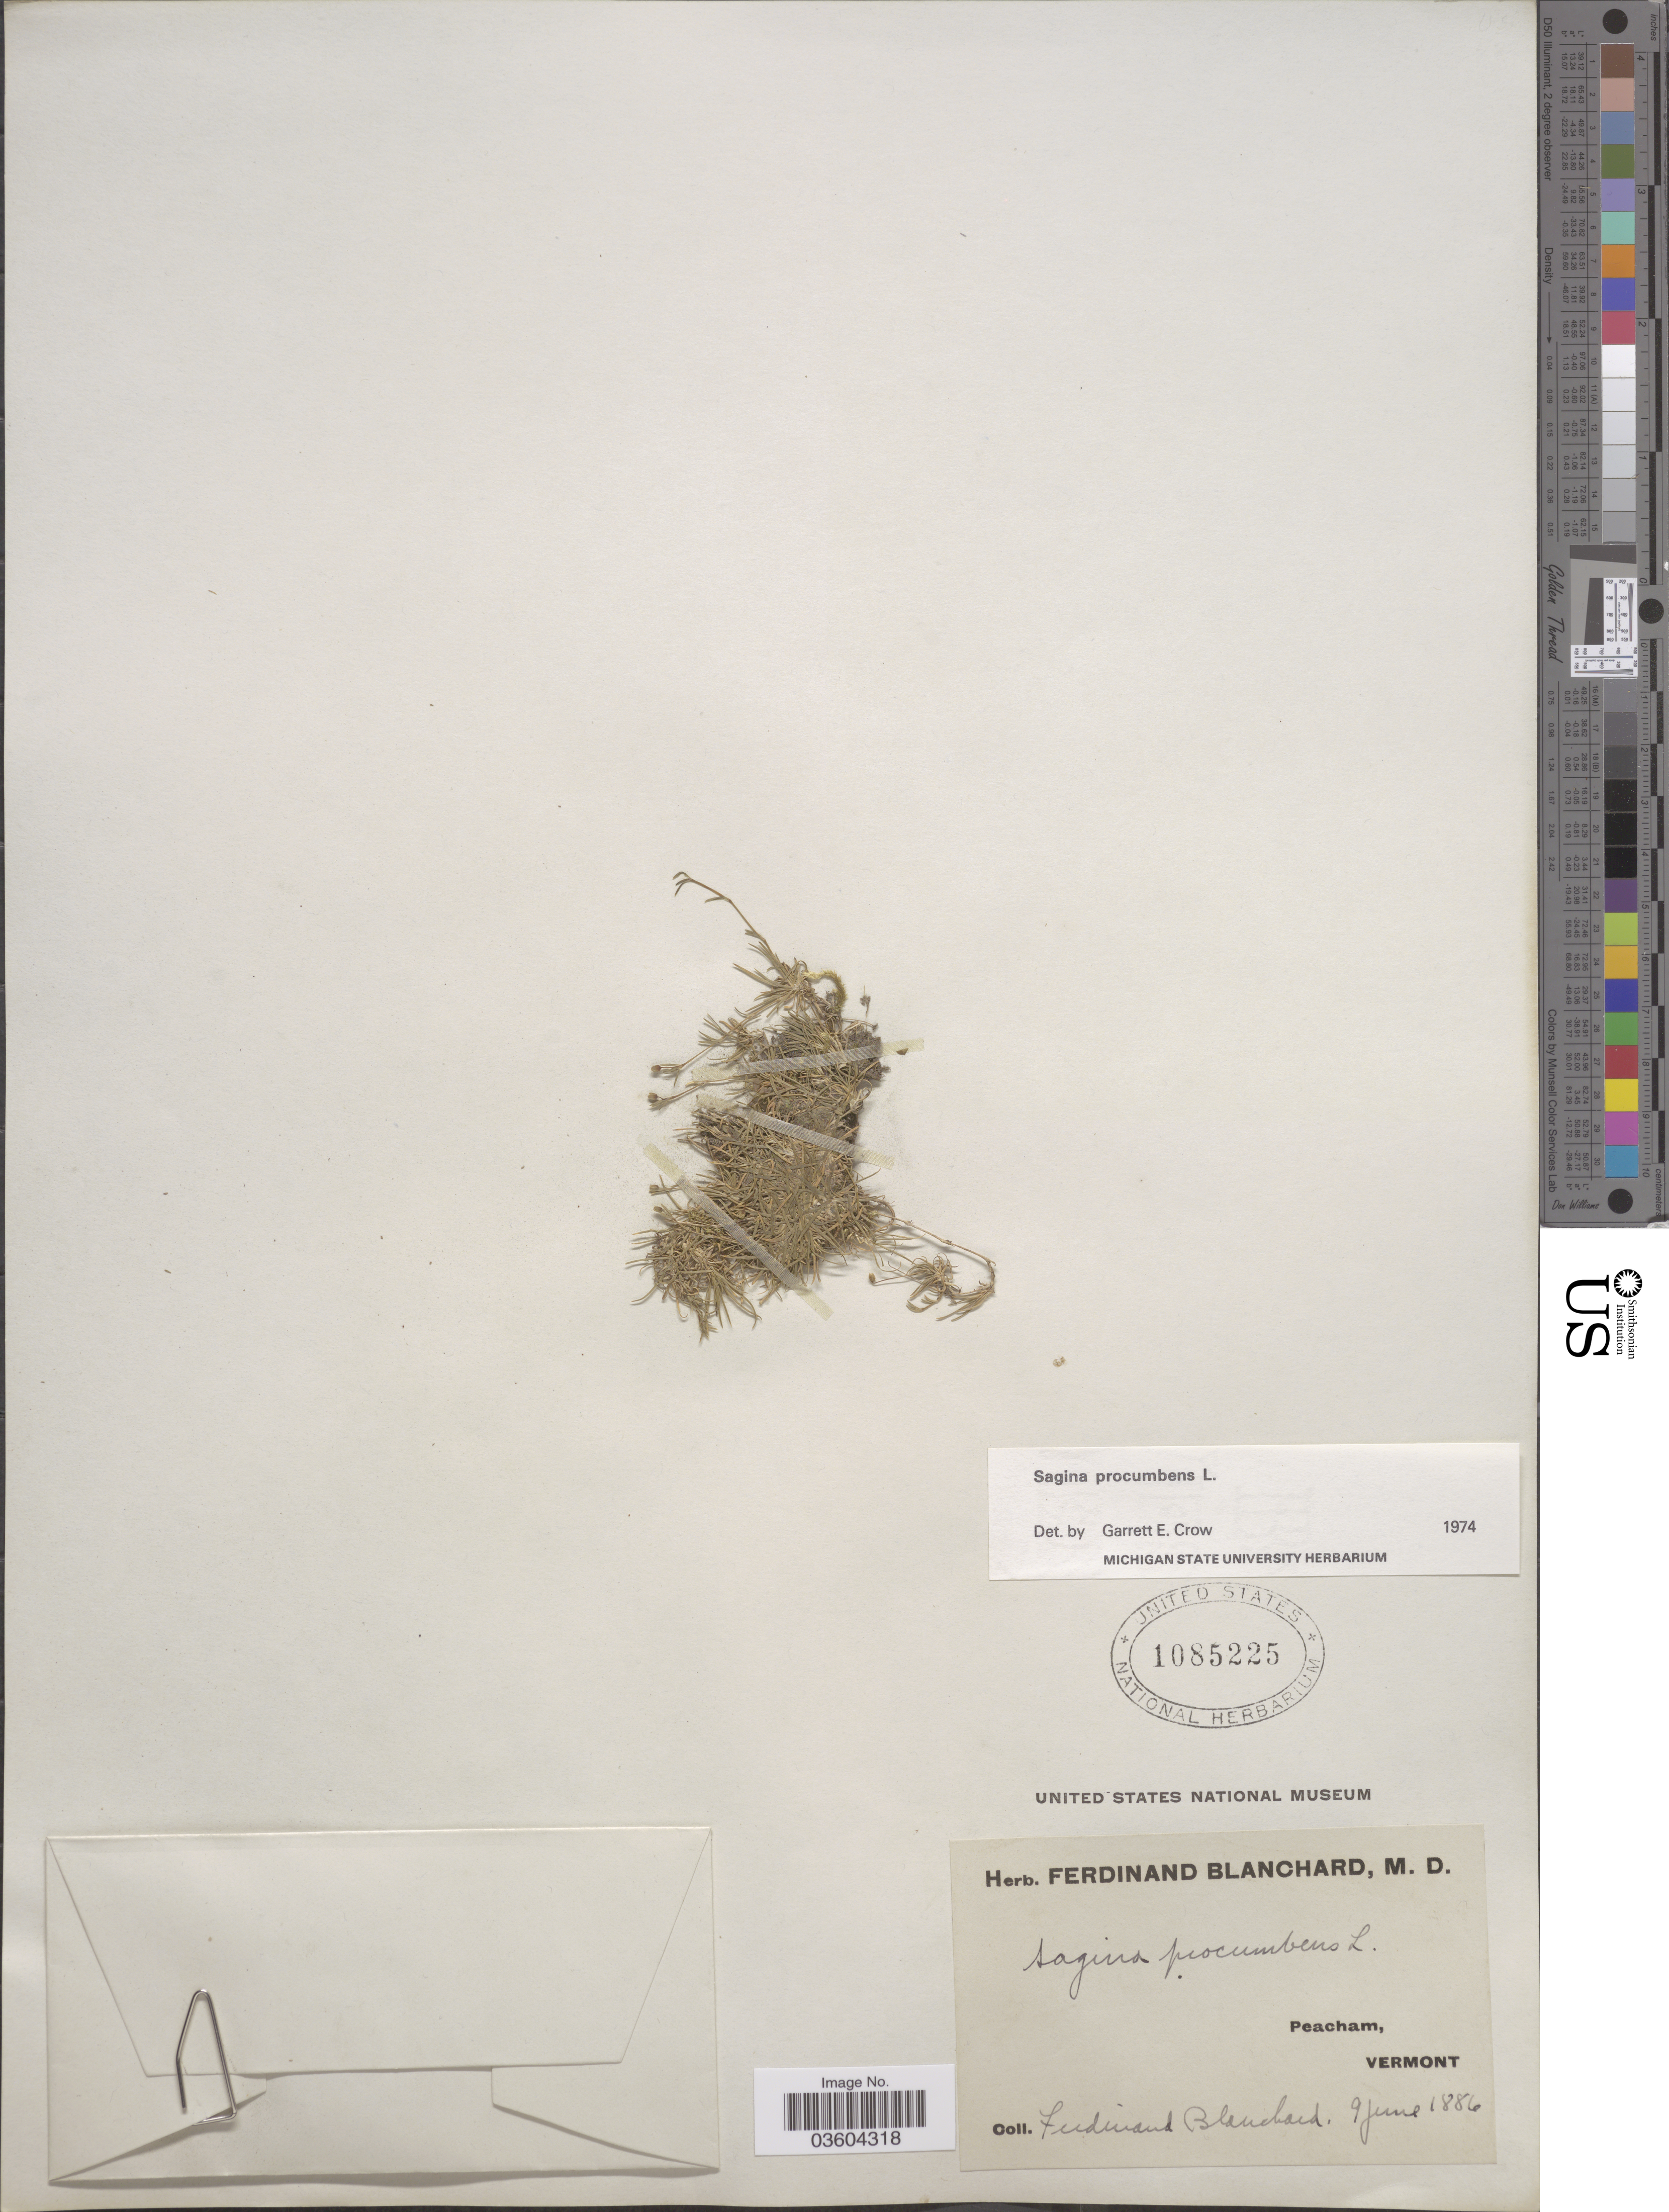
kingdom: Plantae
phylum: Tracheophyta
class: Magnoliopsida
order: Caryophyllales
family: Caryophyllaceae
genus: Sagina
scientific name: Sagina procumbens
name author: L.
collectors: F. Blanchard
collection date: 1886-06-09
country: United States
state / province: Vermont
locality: Peacham.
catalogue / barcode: US 1085225